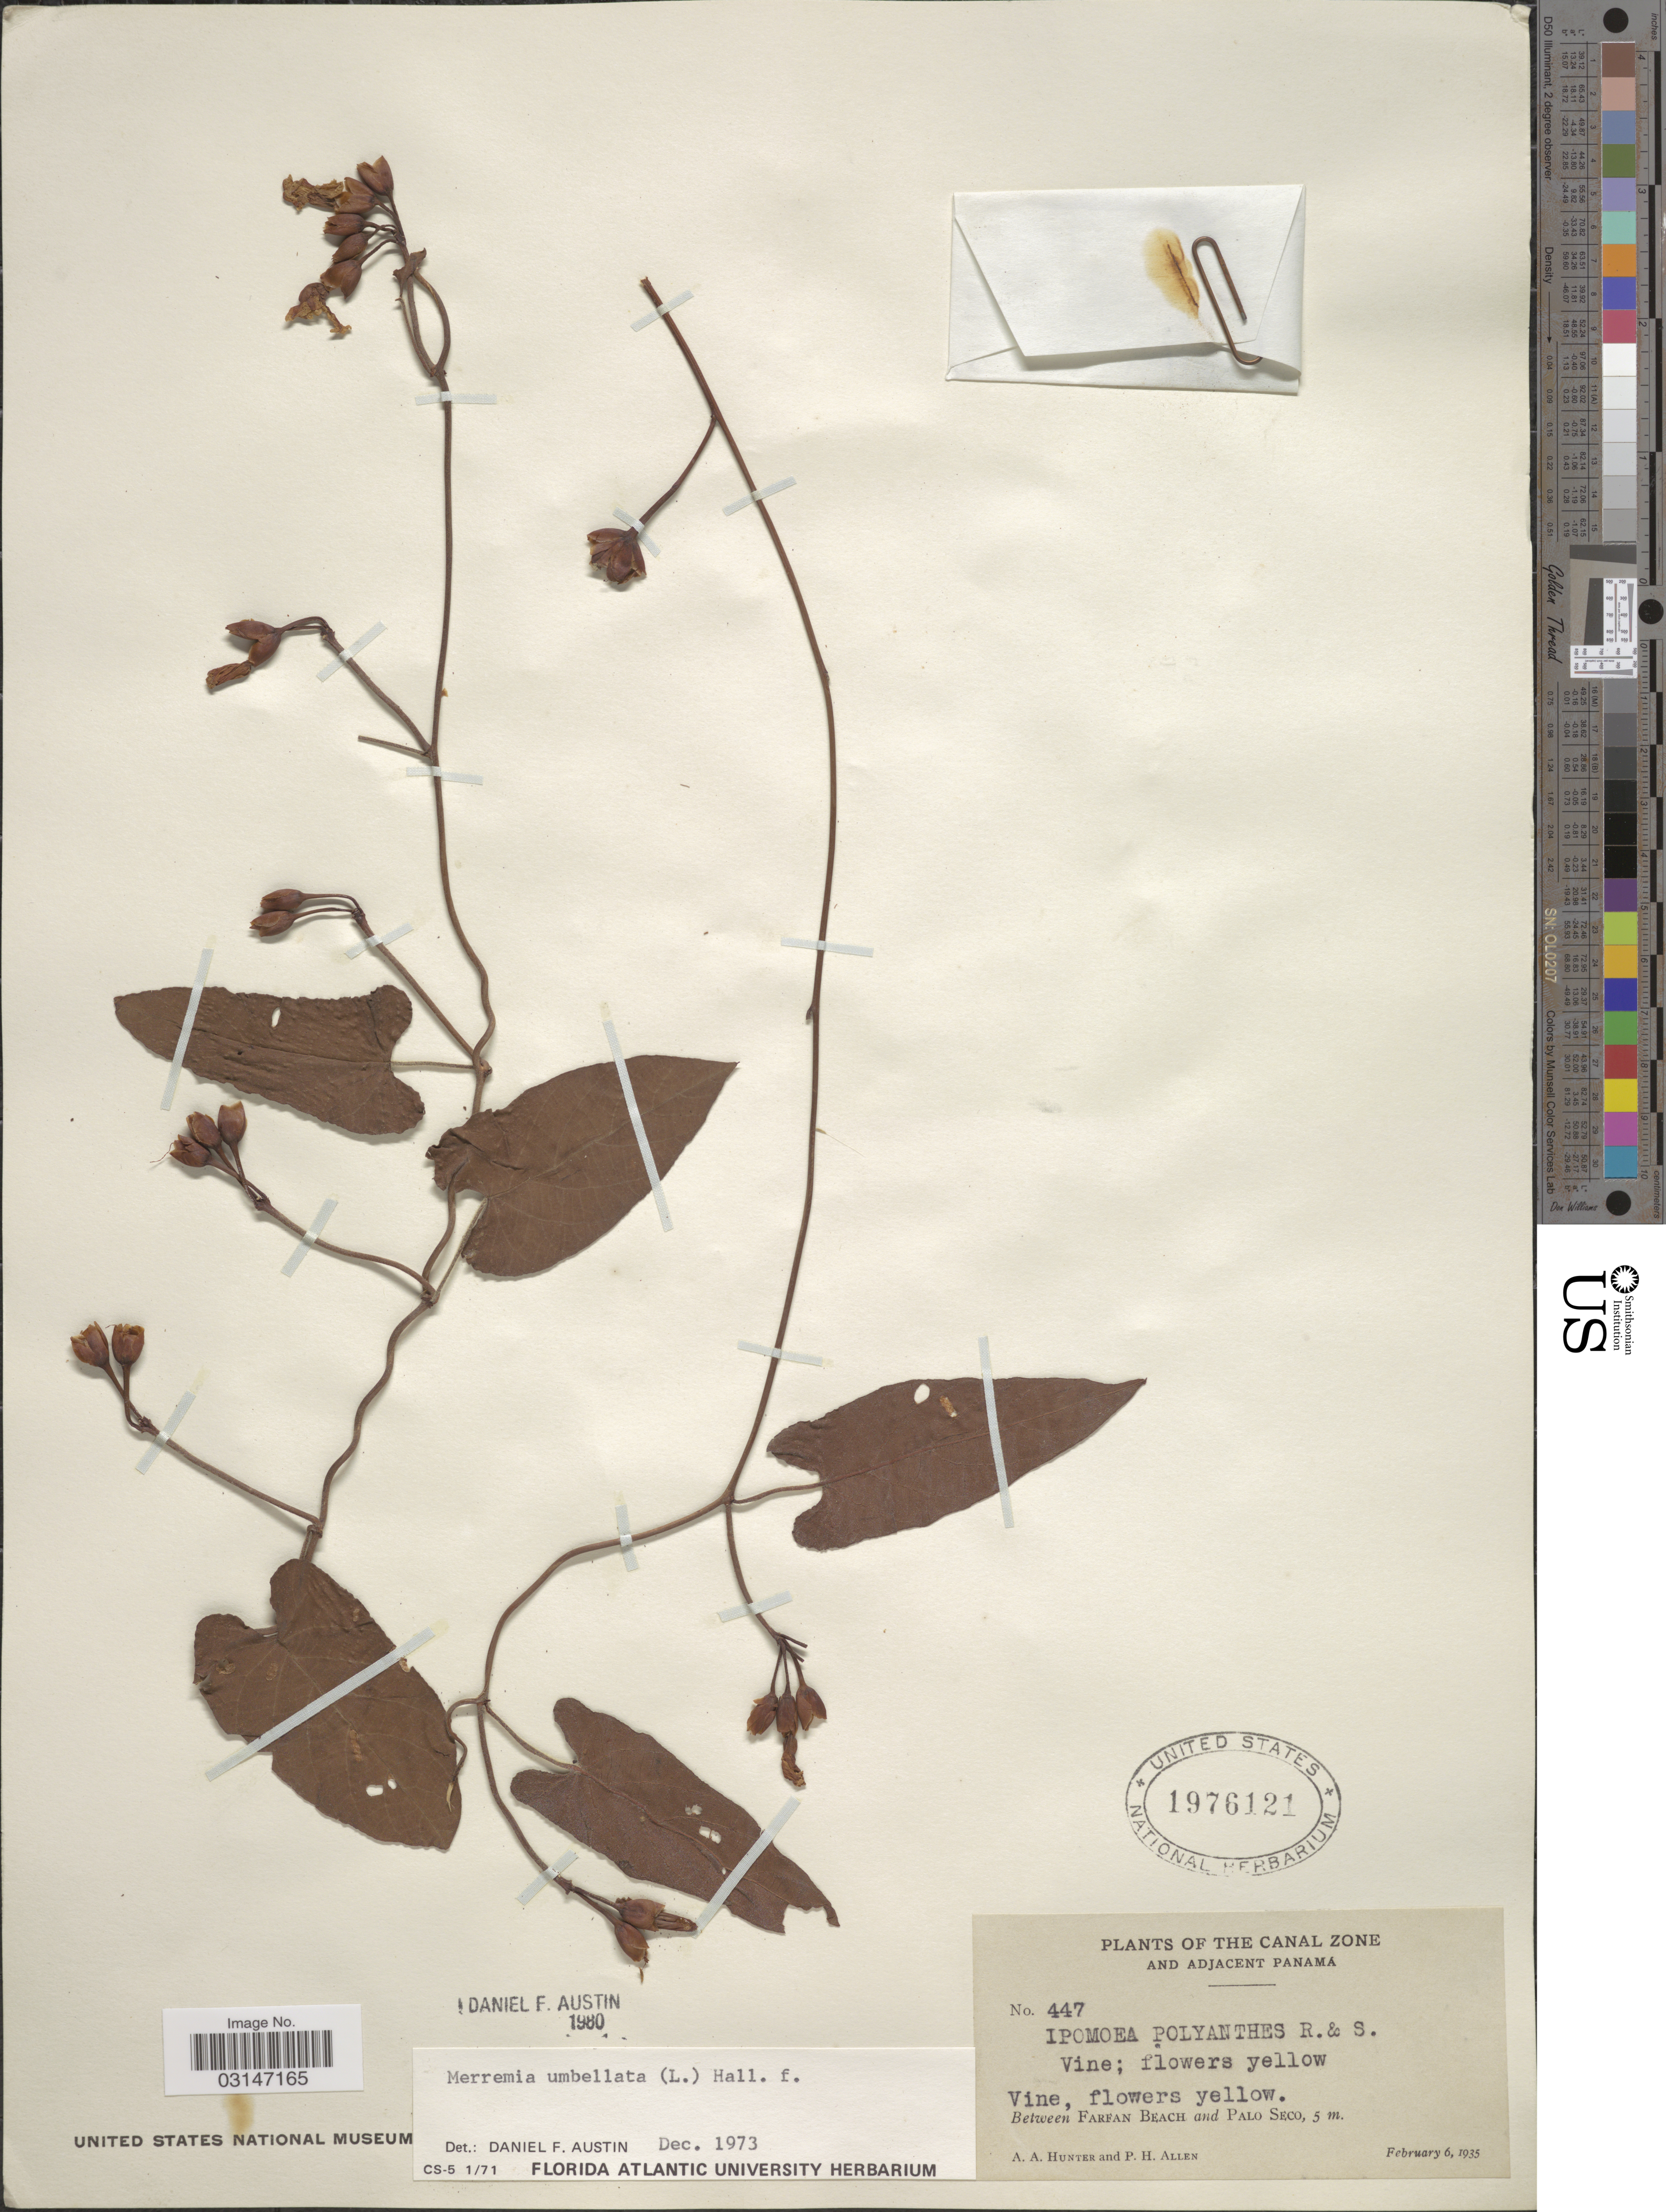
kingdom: Plantae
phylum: Tracheophyta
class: Magnoliopsida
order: Solanales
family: Convolvulaceae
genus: Camonea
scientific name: Camonea umbellata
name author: (L.) A. R. Simões & Staples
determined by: Strong, Mark T., (BOT), Smithsonian Institution - National Museum of Natural History (UNITED STATES)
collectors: A. Hunter & P. H. Allen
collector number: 447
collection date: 1935-02-06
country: Panama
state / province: Colón / Panamá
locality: The Canal Zone and adjacent Panama. Between Farfan Beach and Palo Seco.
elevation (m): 5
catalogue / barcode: US 1976121